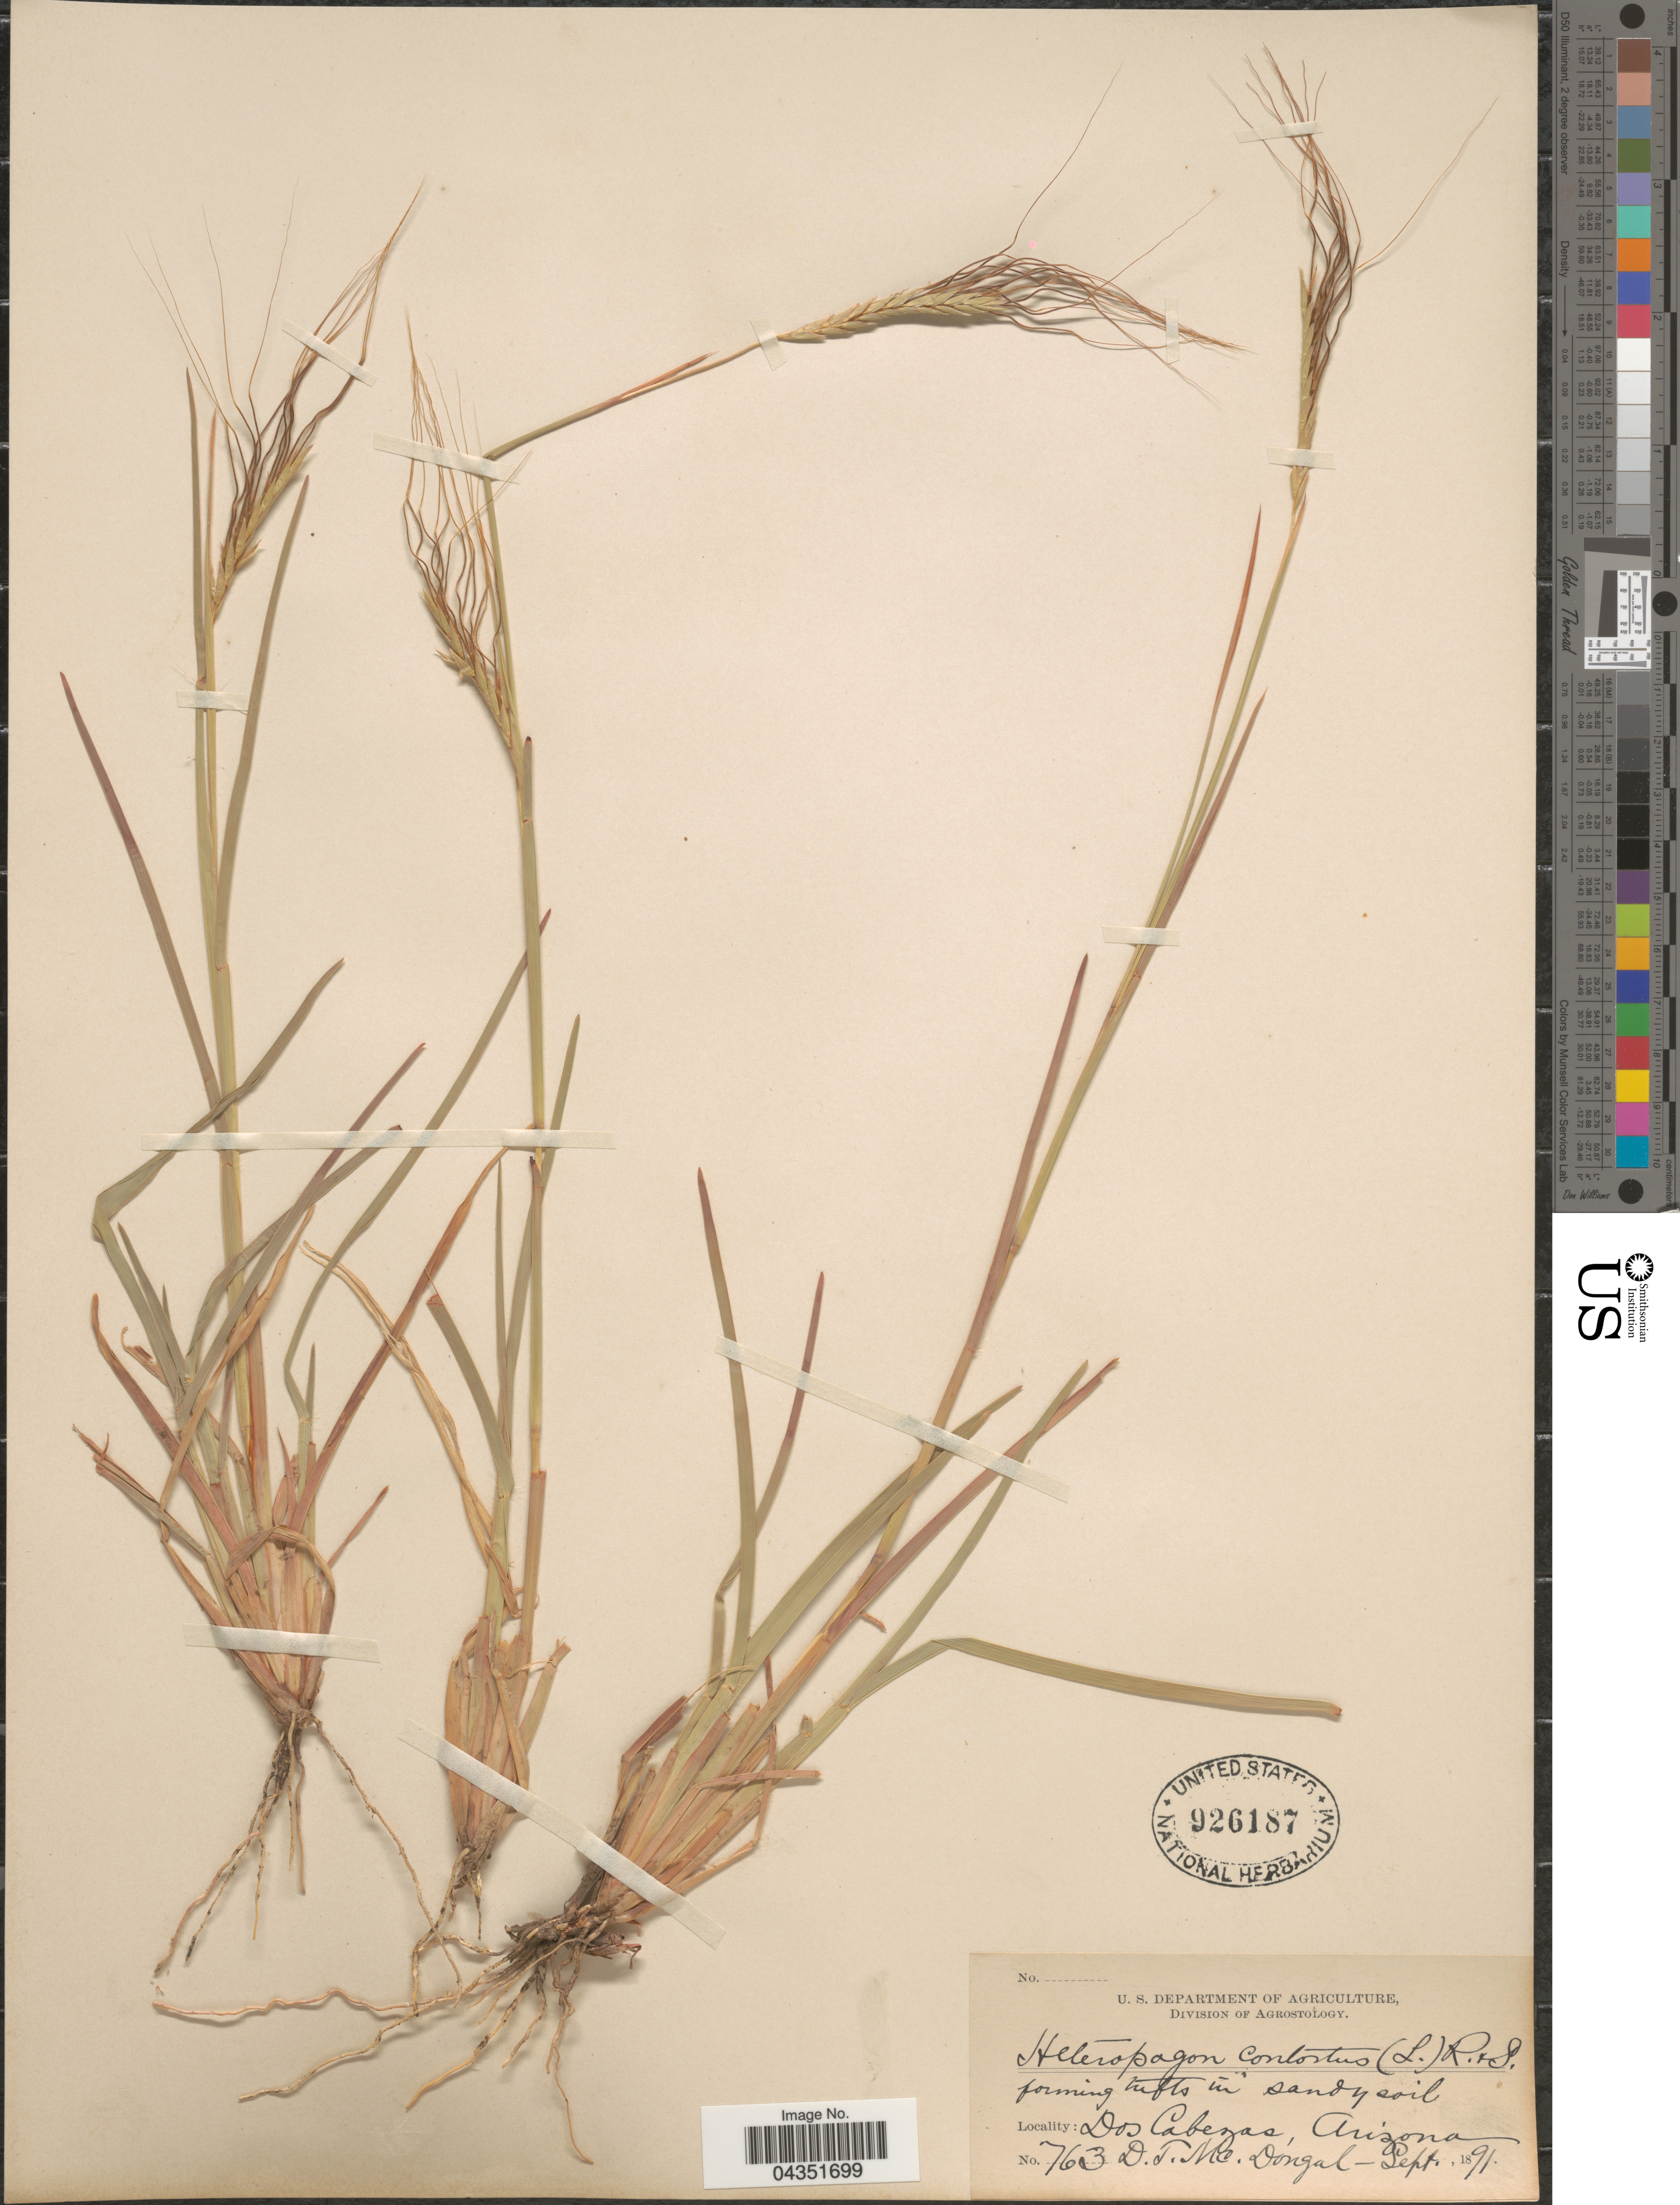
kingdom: Plantae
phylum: Tracheophyta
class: Liliopsida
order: Poales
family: Poaceae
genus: Heteropogon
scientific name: Heteropogon contortus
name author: (L.) P. Beauv. ex Roem. & Schult.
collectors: D. McDougal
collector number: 763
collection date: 1891-09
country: United States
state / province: Arizona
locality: Dos Cabezas.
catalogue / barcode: US 926187